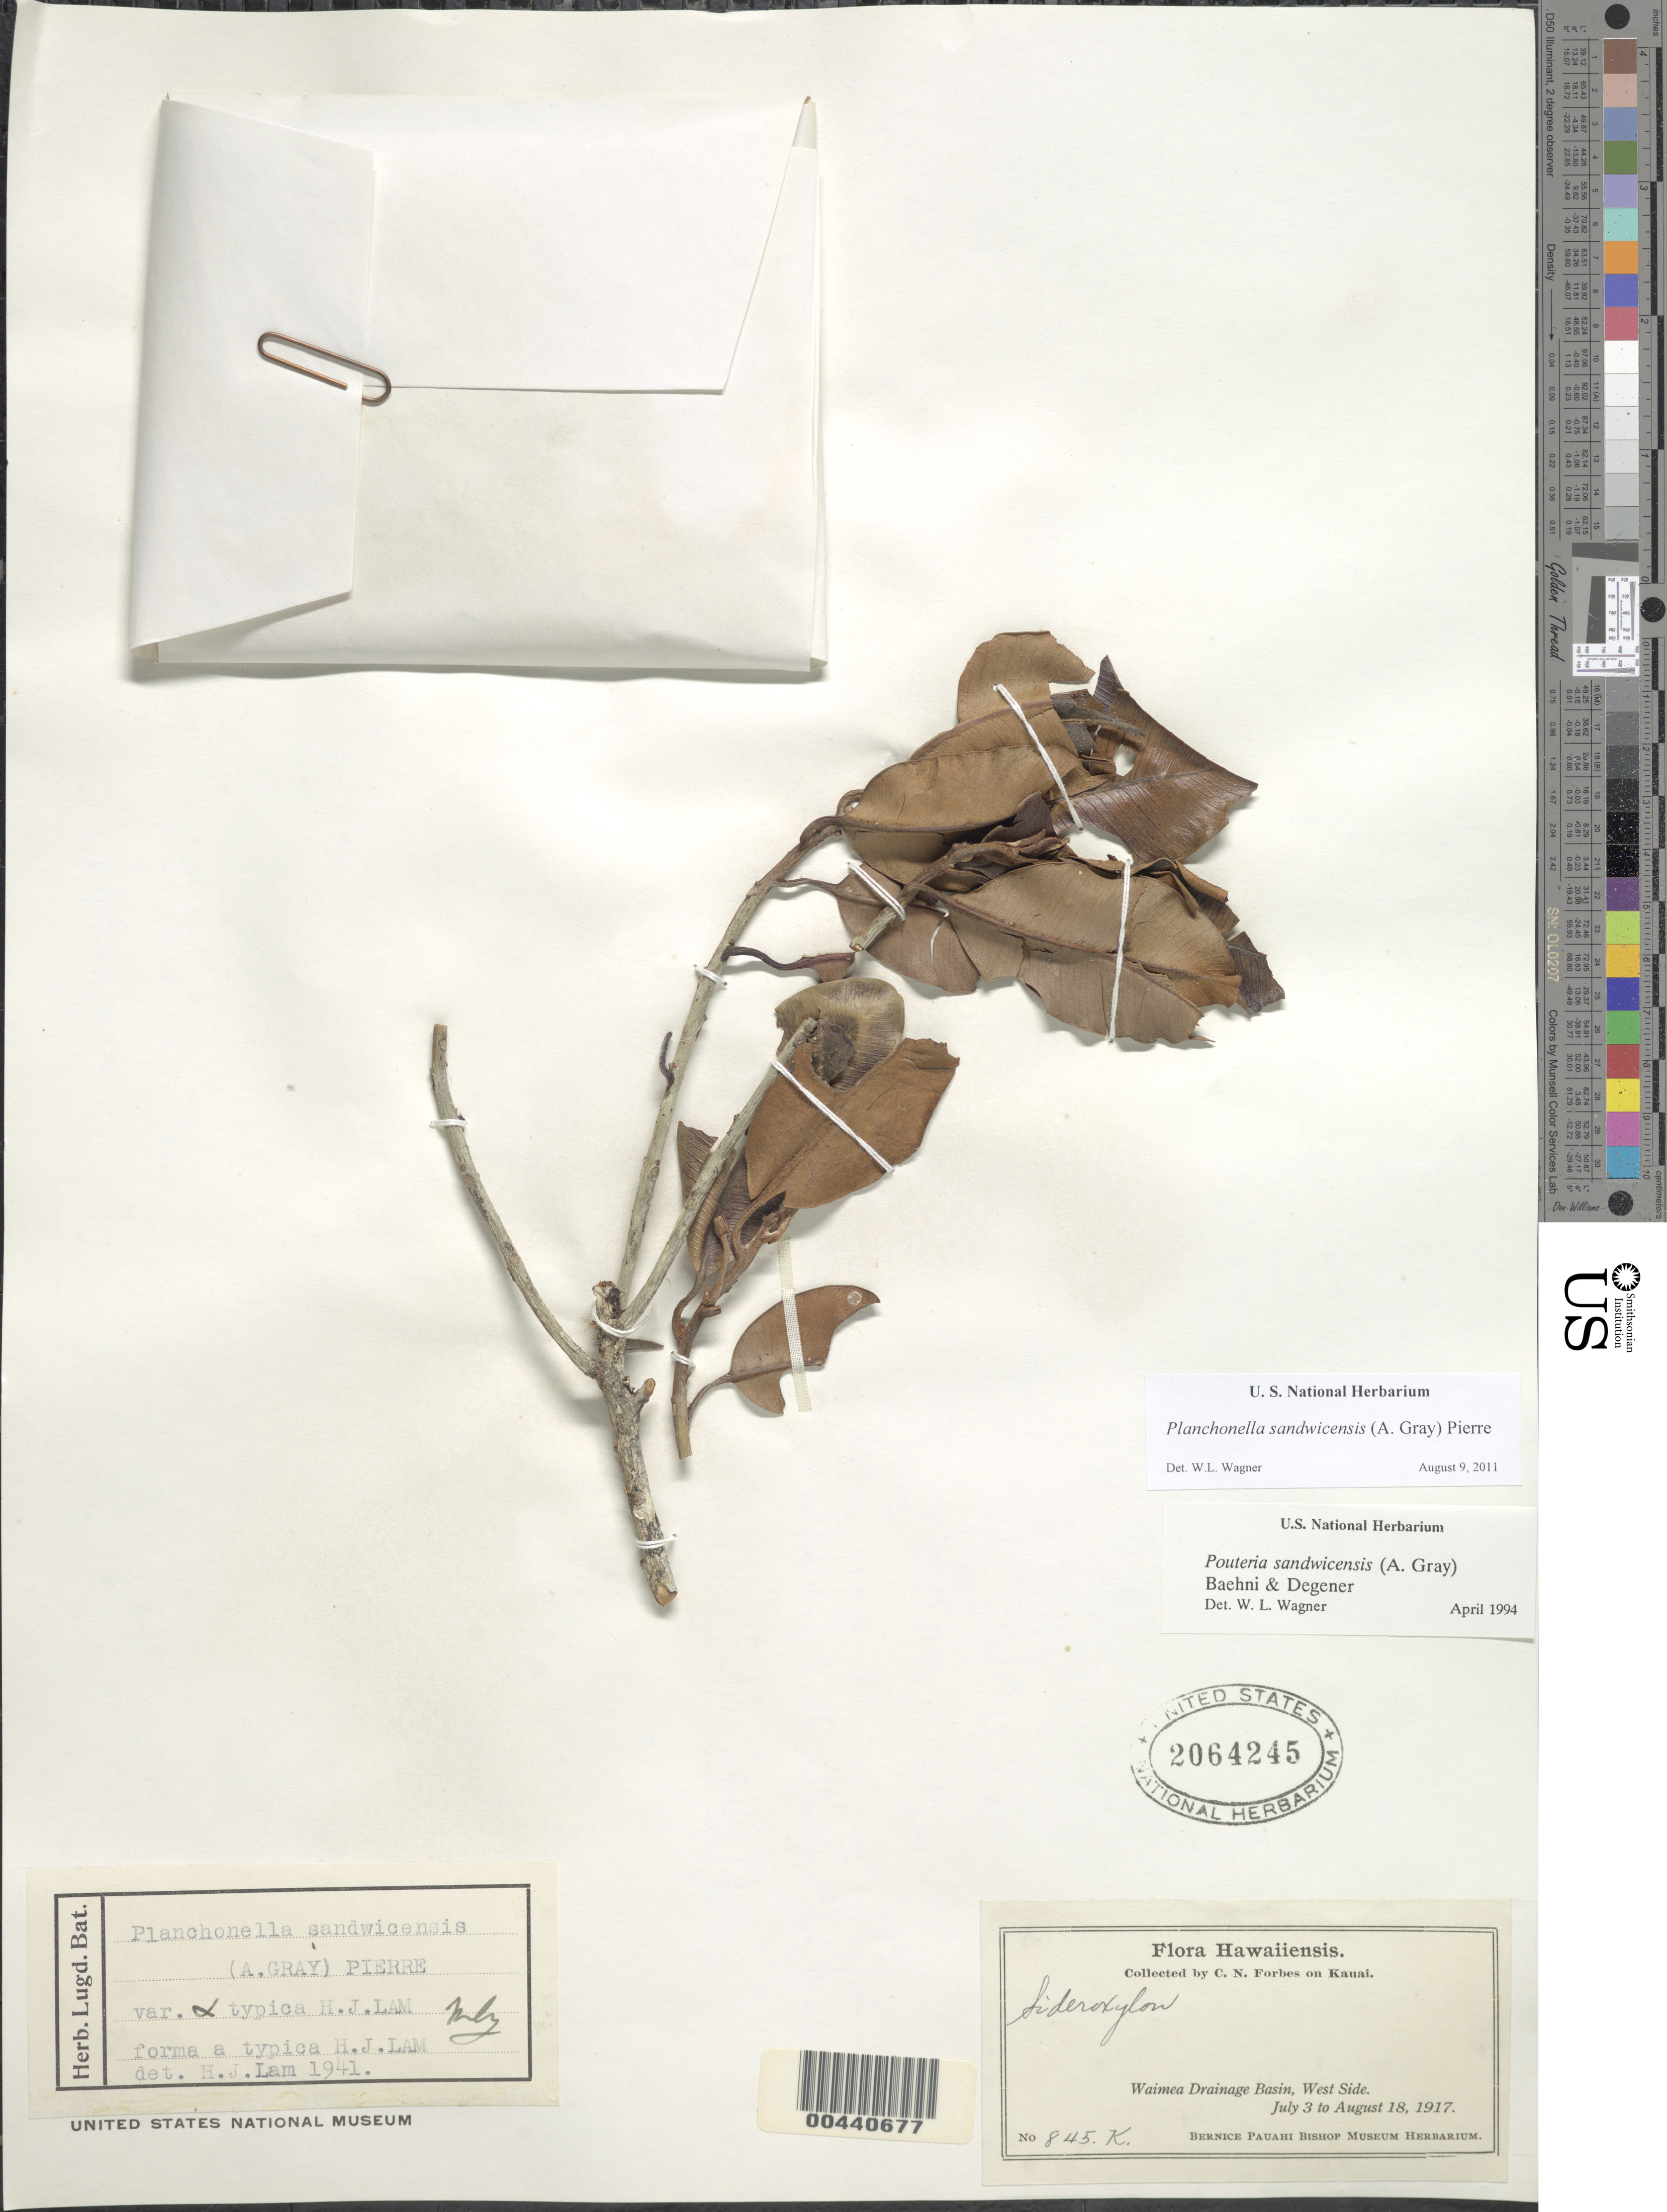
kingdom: Plantae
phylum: Tracheophyta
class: Magnoliopsida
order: Ericales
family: Sapotaceae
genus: Planchonella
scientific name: Planchonella sandwicensis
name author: (A. Gray) Pierre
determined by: Havran, J. C.; et al.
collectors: C. N. Forbes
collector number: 845.K.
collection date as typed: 3 Jul 1917 to 18 Aug 1917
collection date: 1917-07-03/1917-08-18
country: United States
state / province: Hawaii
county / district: Kauai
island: Kaua'i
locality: Waimea Drainage Basin, W Side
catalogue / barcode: US 2064245